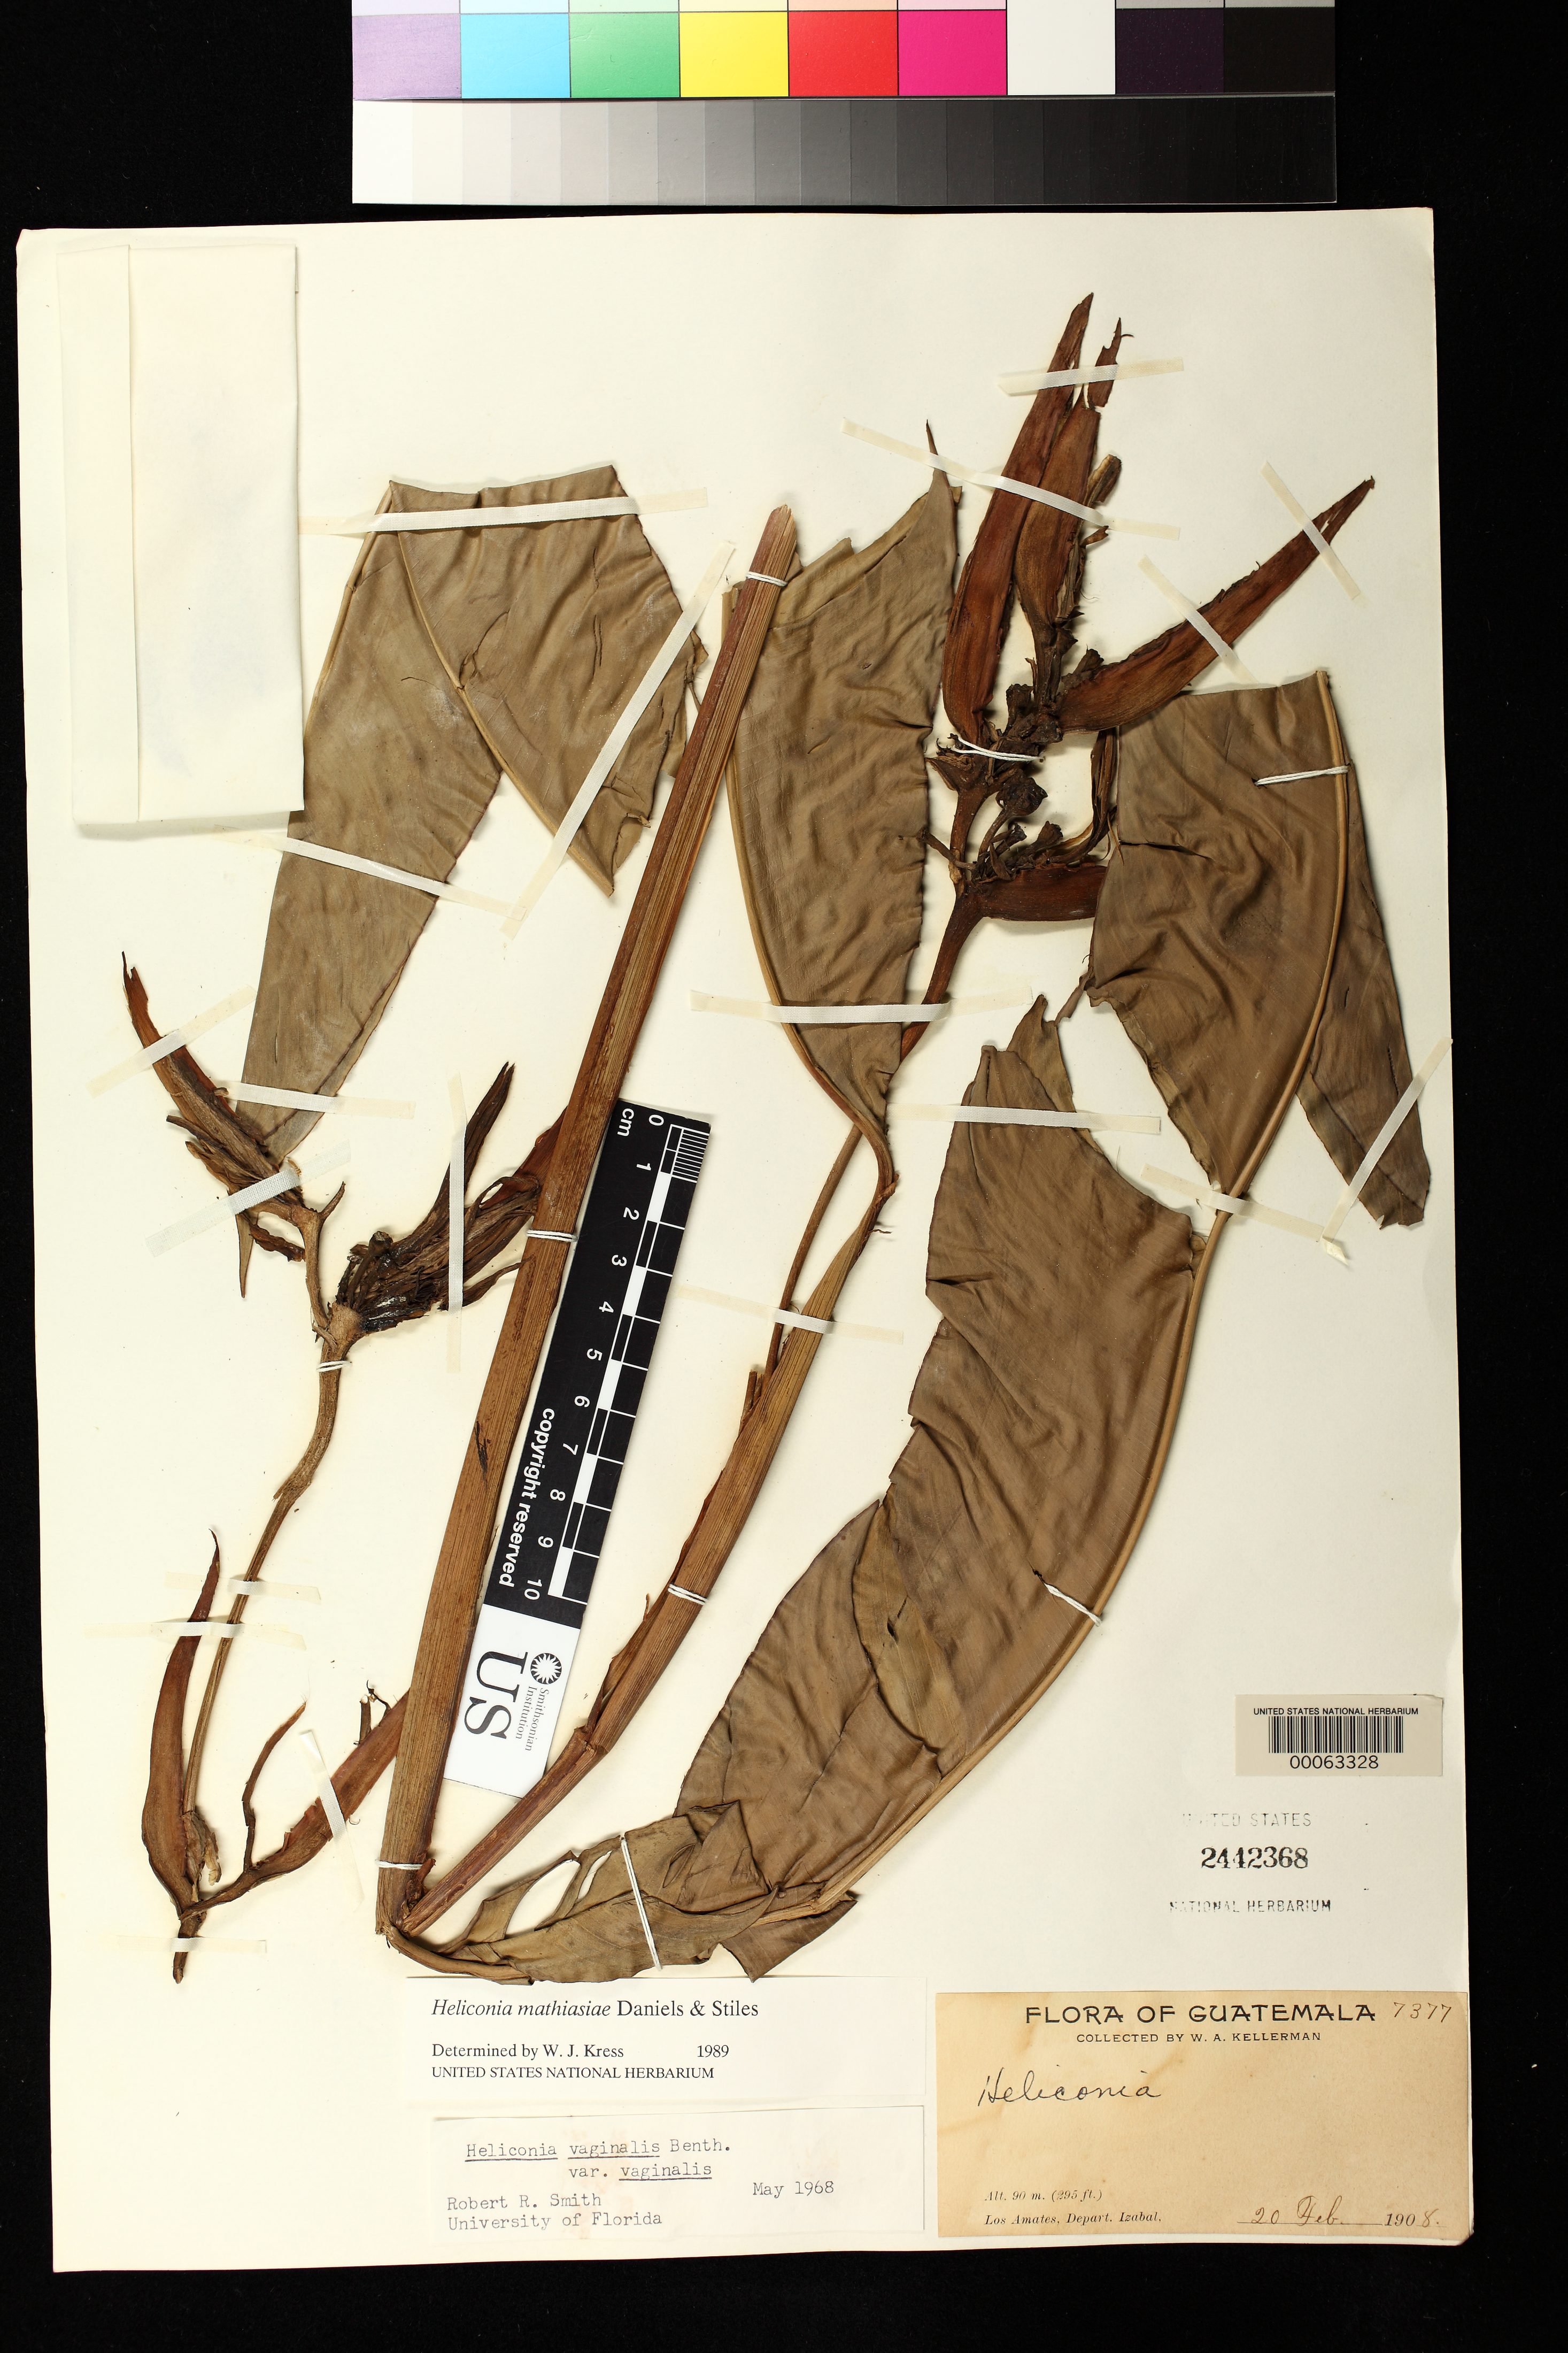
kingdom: Plantae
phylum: Tracheophyta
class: Liliopsida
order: Zingiberales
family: Heliconiaceae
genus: Heliconia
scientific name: Heliconia mathiasiae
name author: G.S. Daniels & F.G. Stiles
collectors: W. A. Kellerman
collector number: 7377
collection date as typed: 20 Feb 1908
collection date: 1908-02-20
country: Guatemala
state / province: Izabal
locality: Los Amates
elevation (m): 90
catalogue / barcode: US 2442368